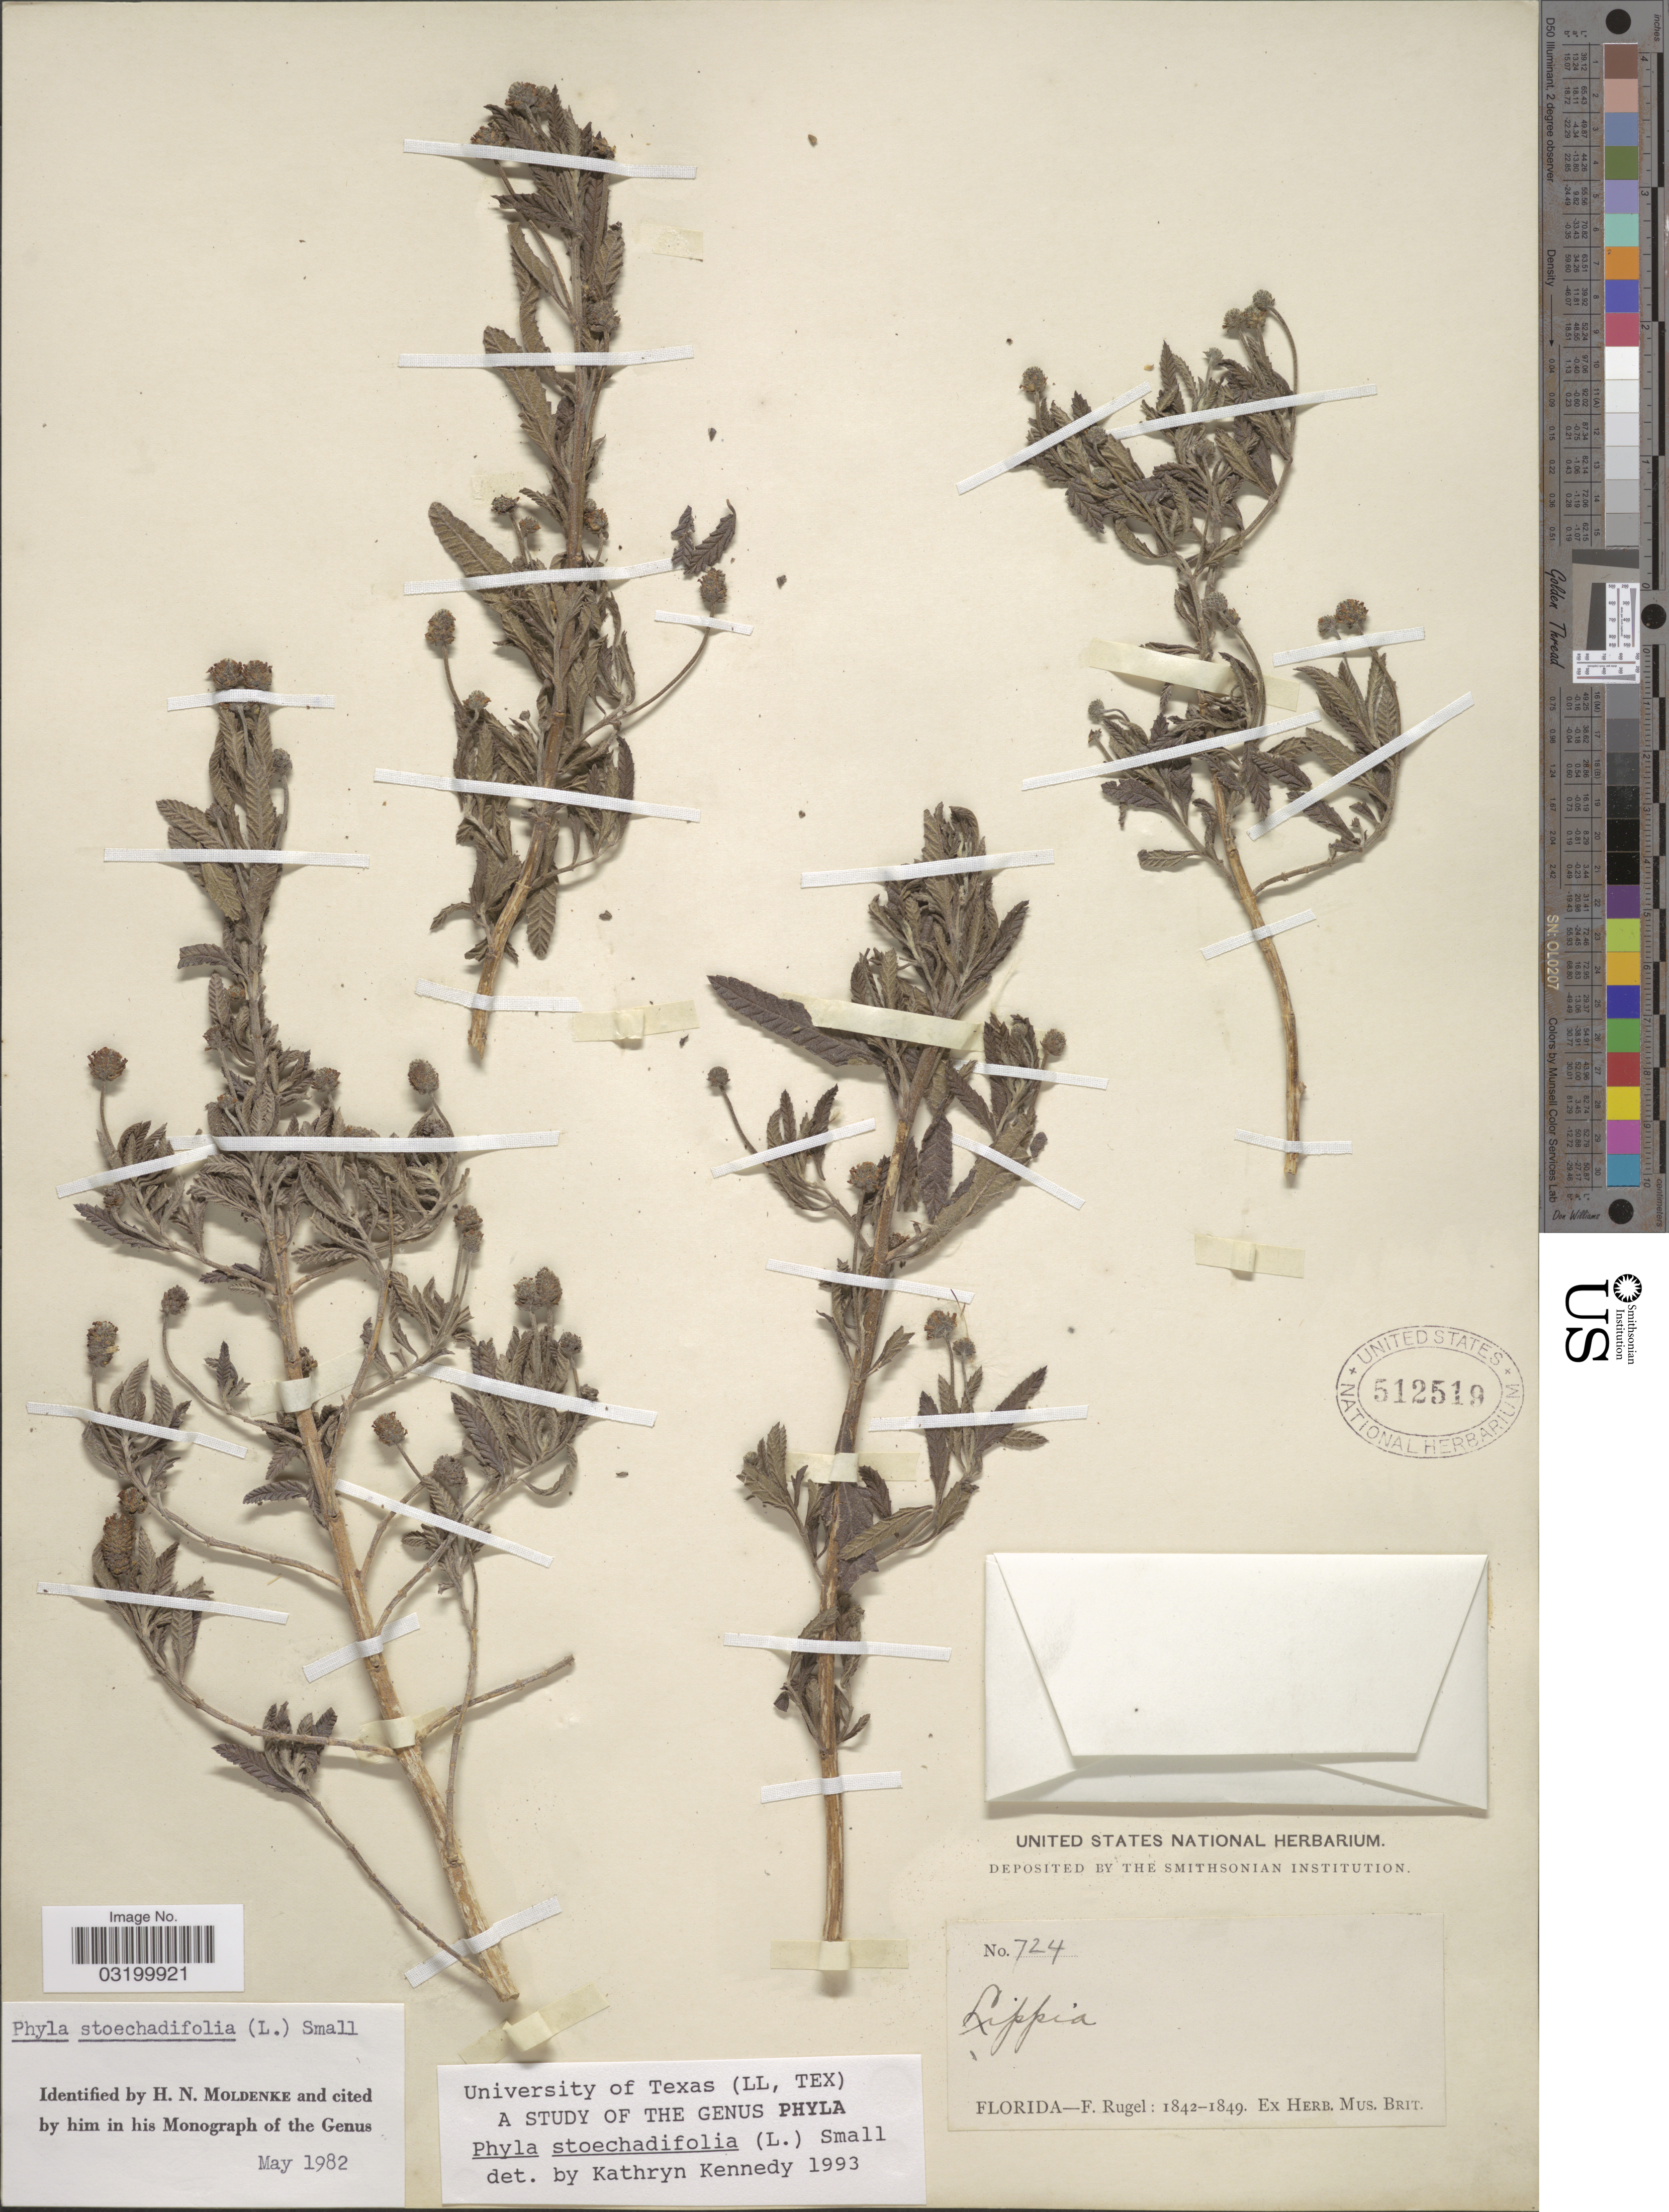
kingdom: Plantae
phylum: Tracheophyta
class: Magnoliopsida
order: Lamiales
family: Verbenaceae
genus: Phyla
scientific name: Phyla stoechadifolia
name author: (L.) Small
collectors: F. Rugel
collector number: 724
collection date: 1842/1849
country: United States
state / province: Florida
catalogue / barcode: US 512519